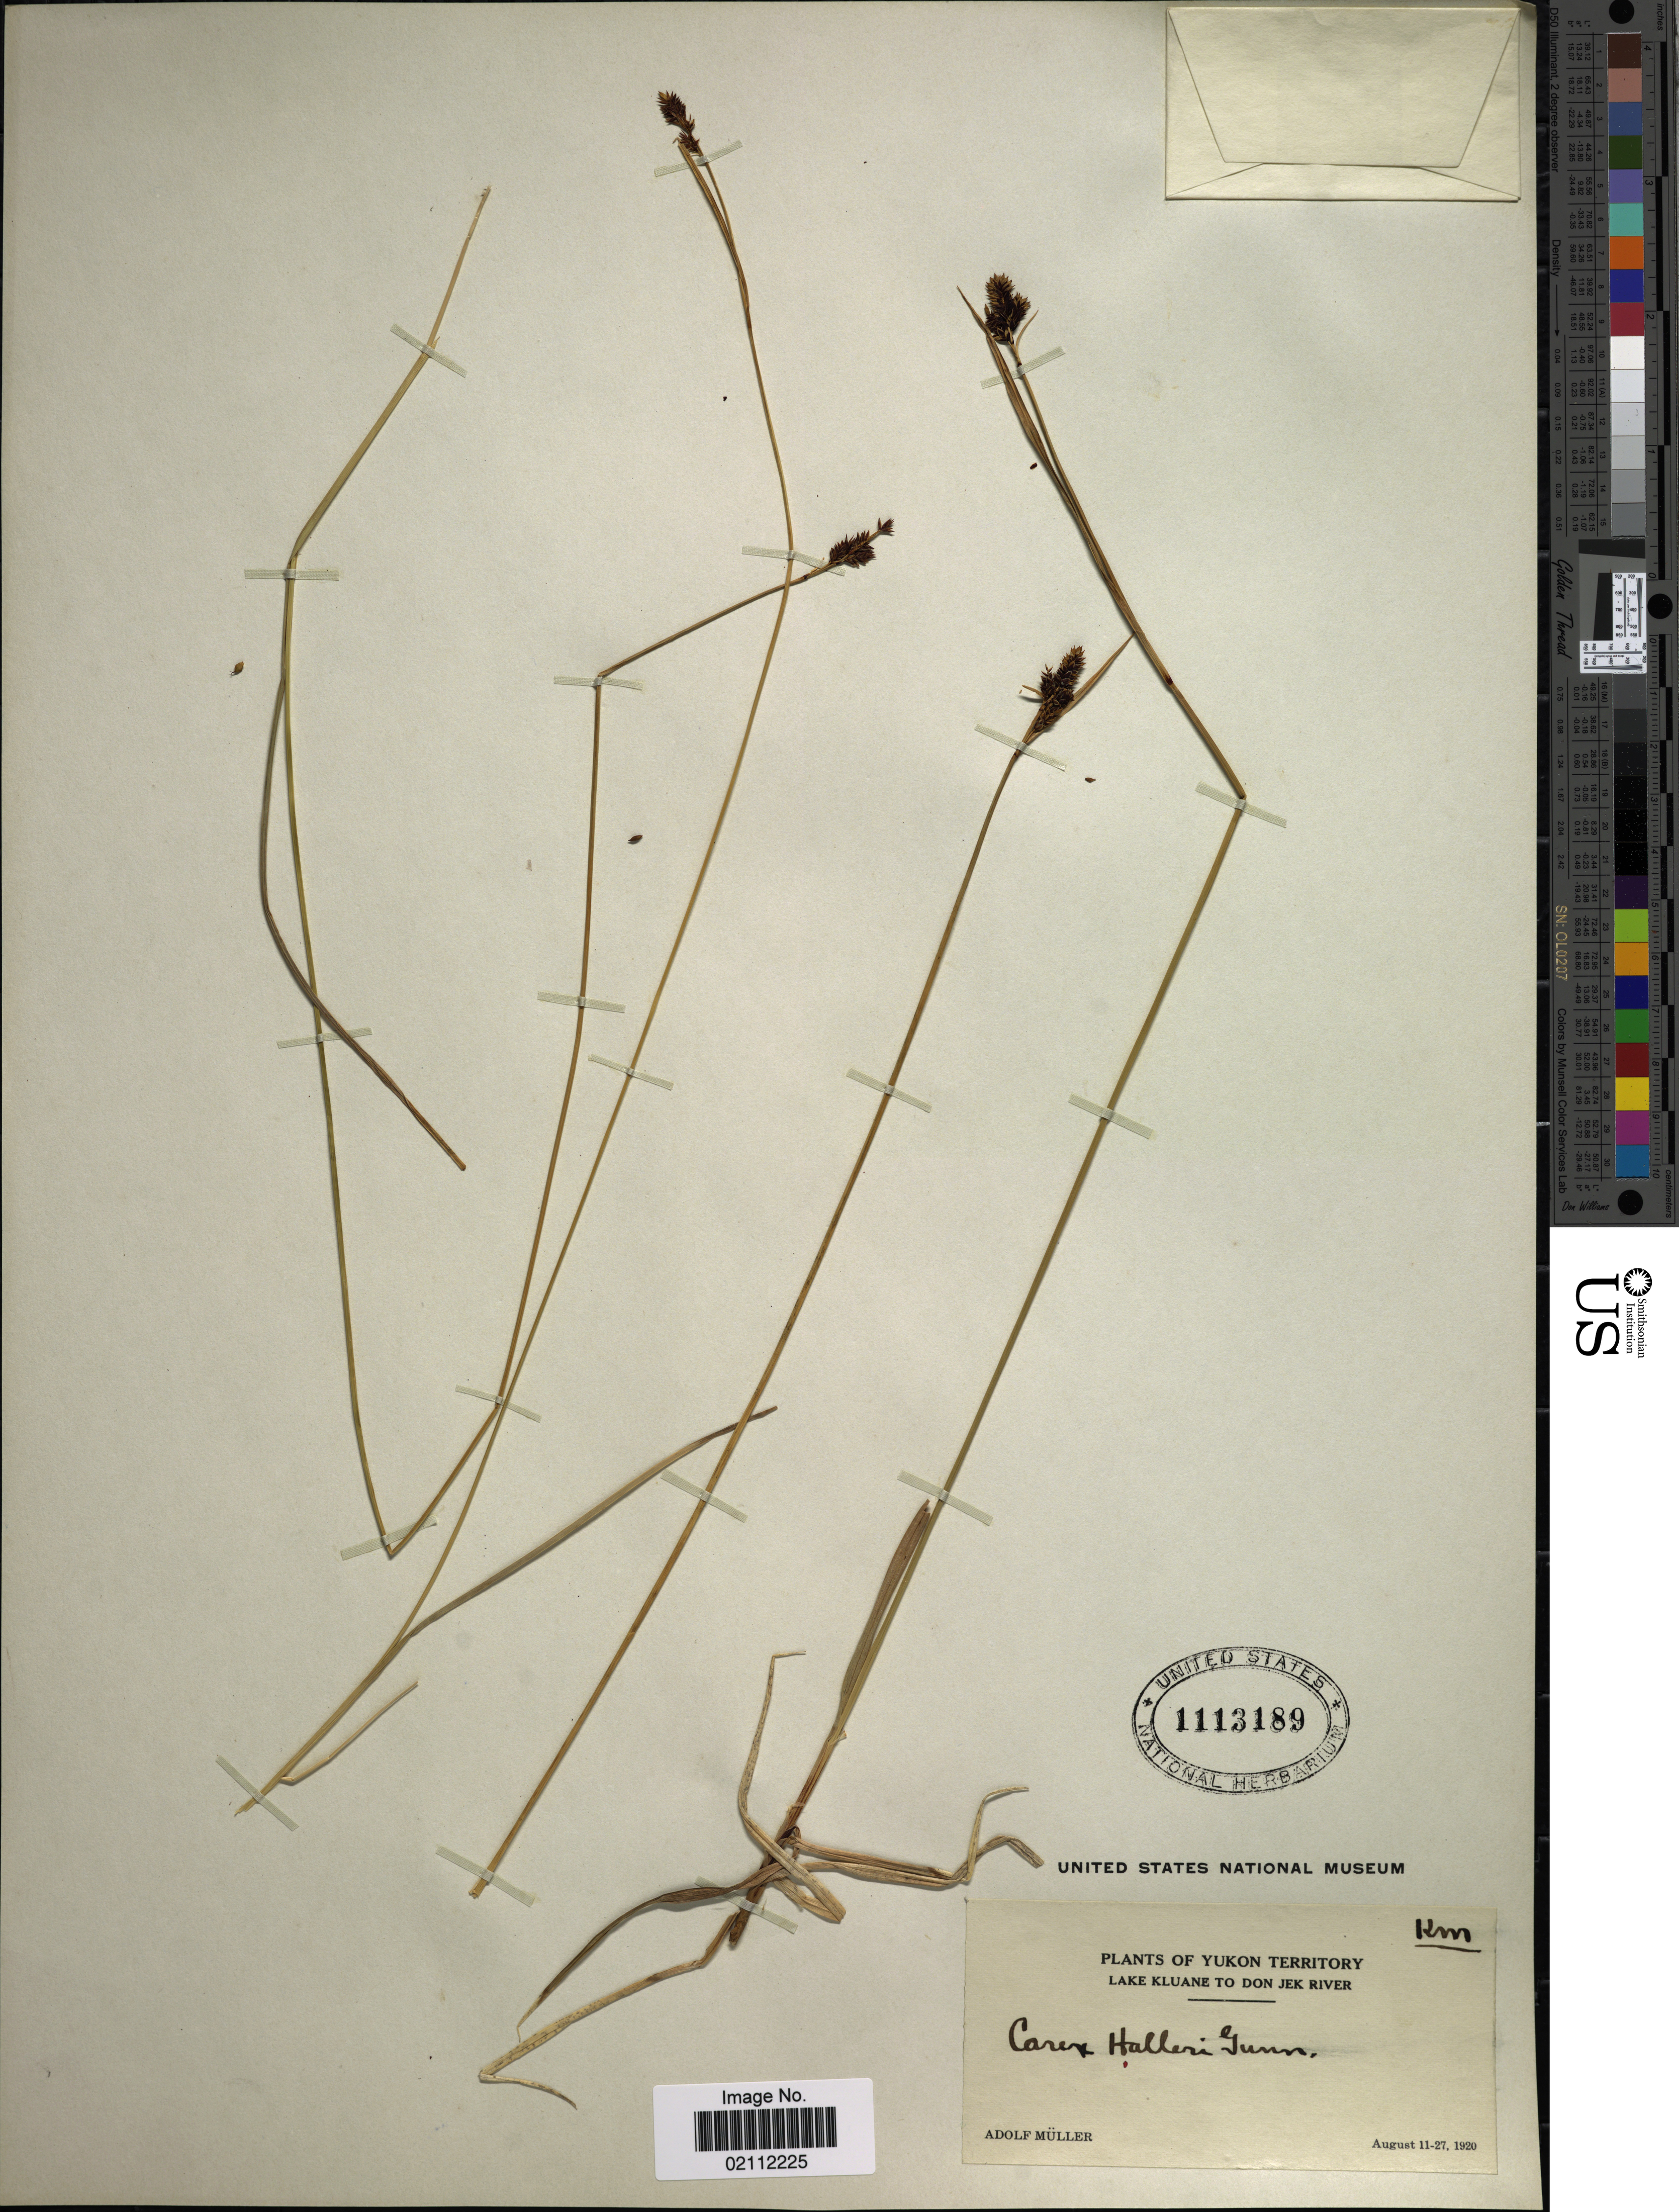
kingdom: Plantae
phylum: Tracheophyta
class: Liliopsida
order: Poales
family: Cyperaceae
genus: Carex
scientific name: Carex media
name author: R. Br.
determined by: Strong, Mark T., (BOT), Smithsonian Institution - National Museum of Natural History (UNITED STATES)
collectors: A. Muller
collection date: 1920-08-11/1920-08-27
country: Canada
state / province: Yukon Territory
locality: Lake Kluane to Don Jek River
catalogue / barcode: US 1113189